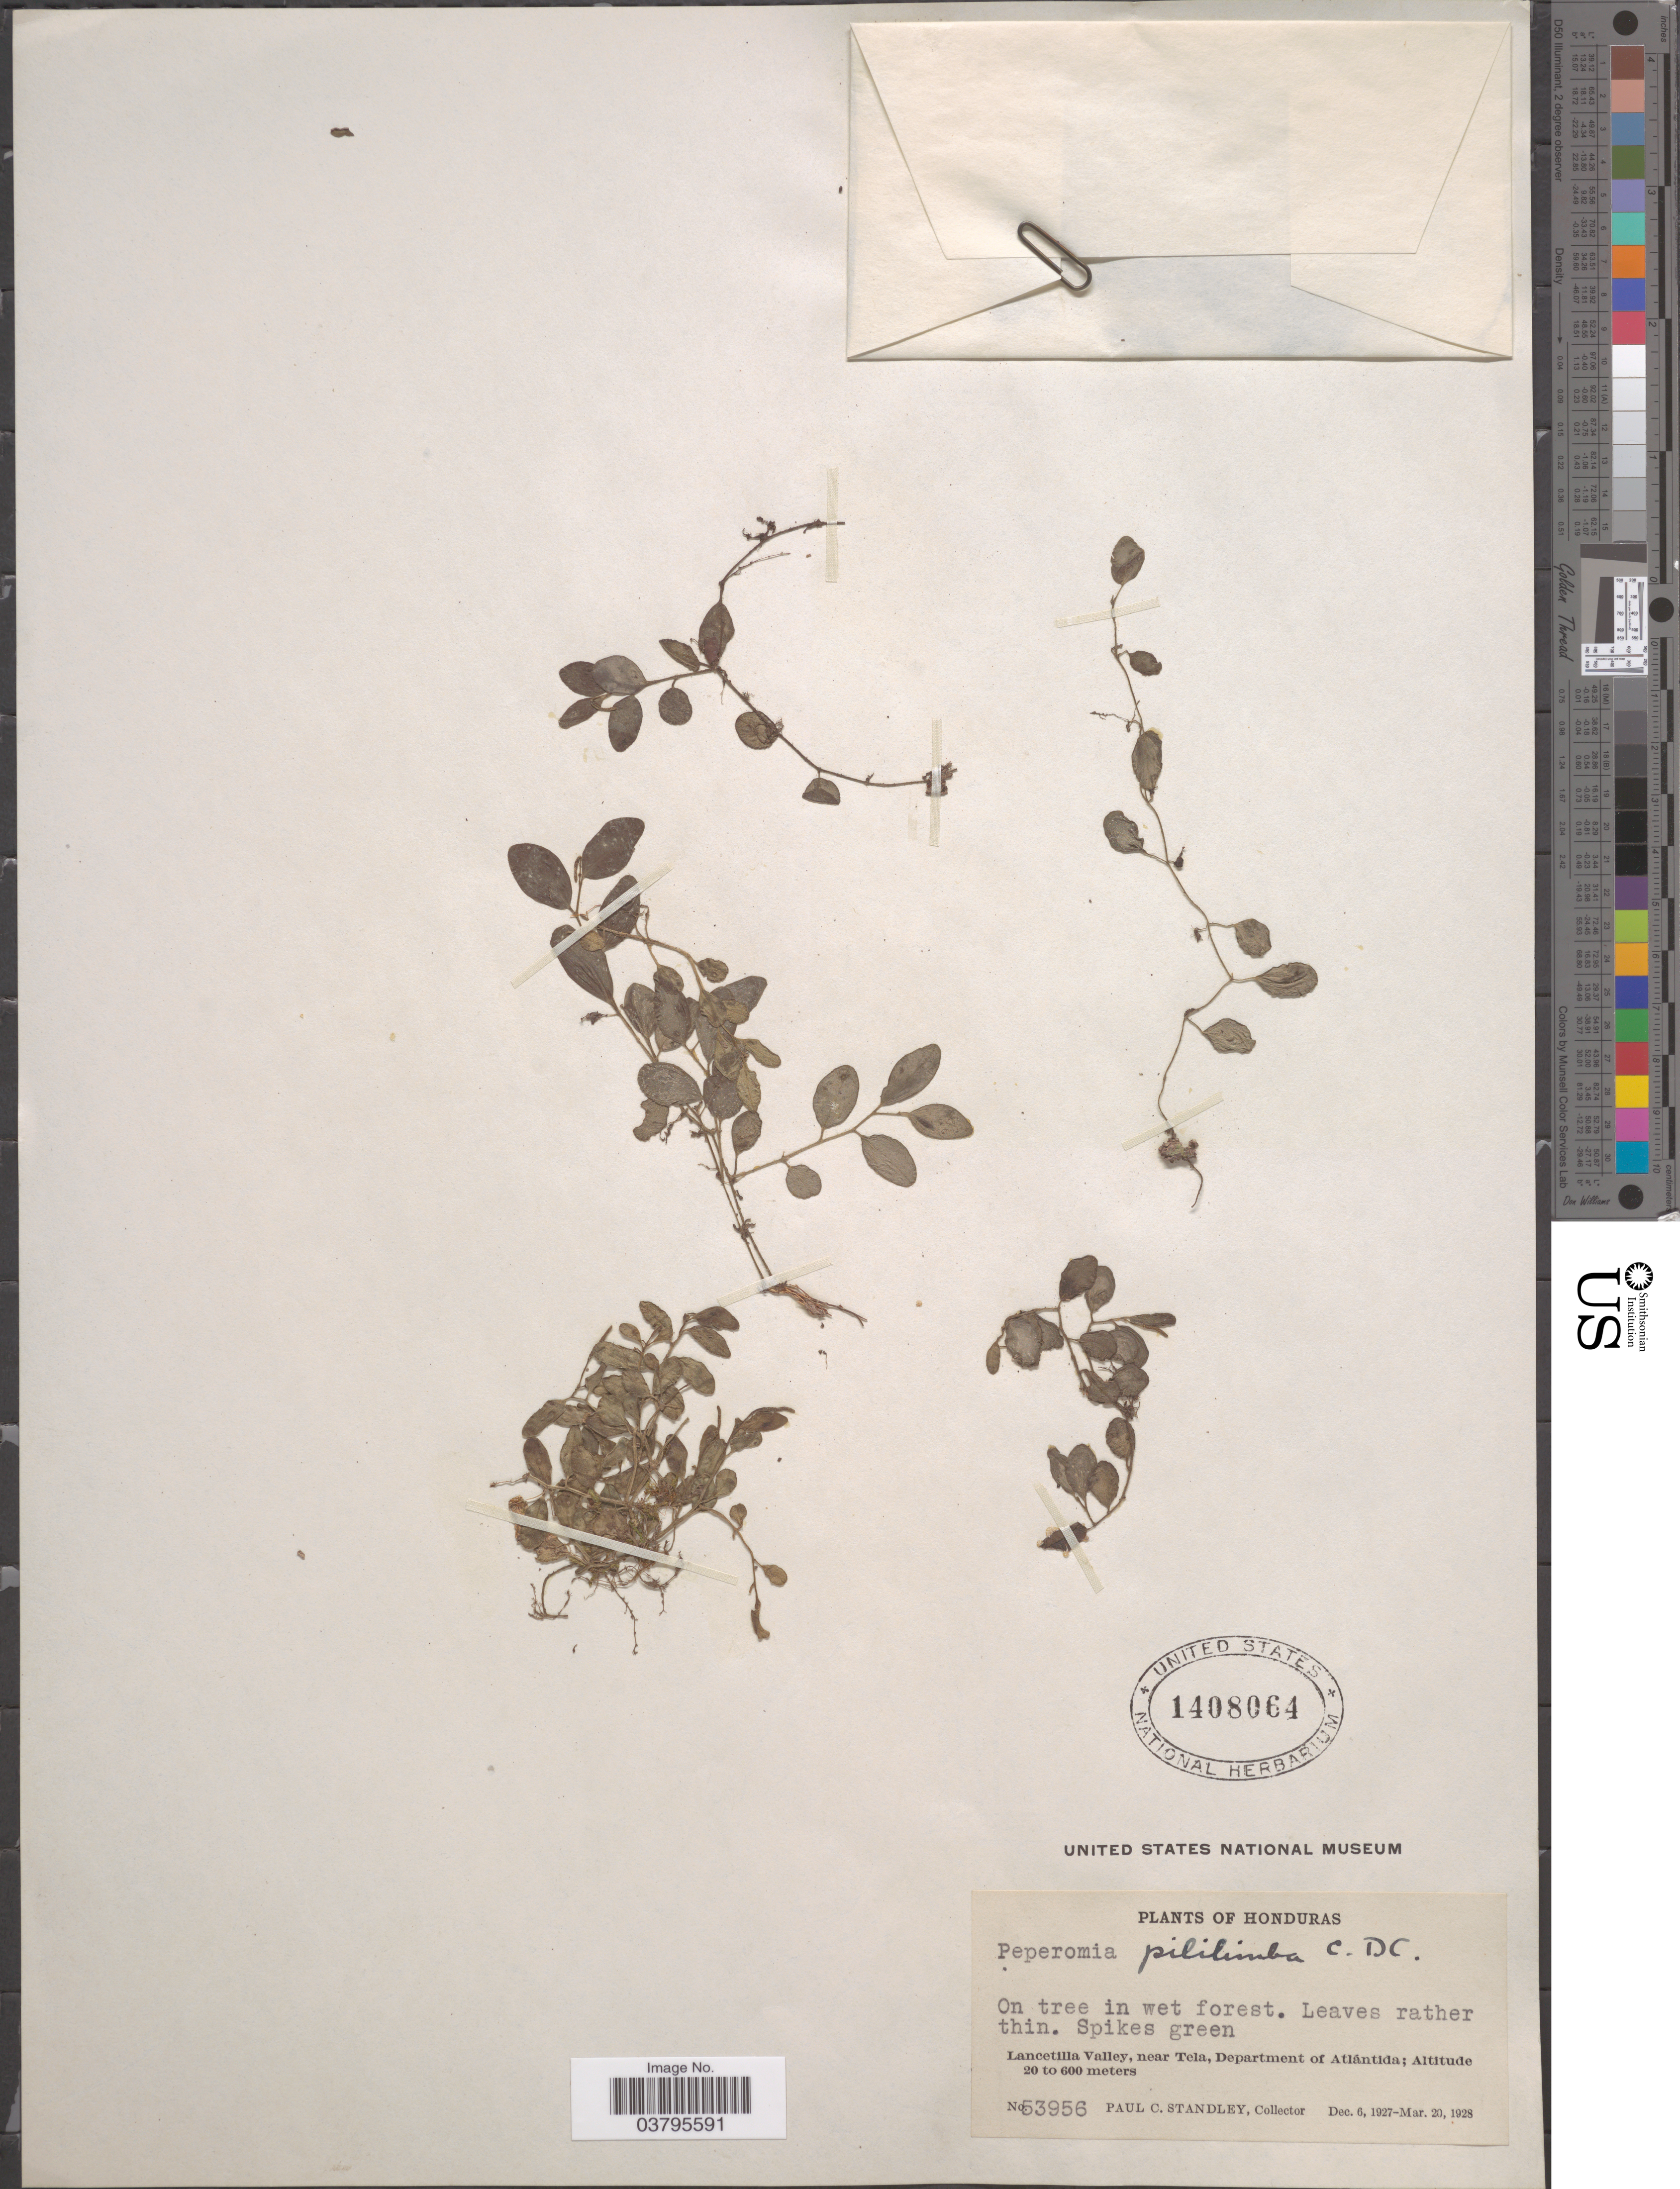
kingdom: Plantae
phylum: Tracheophyta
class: Magnoliopsida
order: Piperales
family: Piperaceae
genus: Peperomia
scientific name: Peperomia matlalucaensis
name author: C. DC.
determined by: Jiménez, José Estaban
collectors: P. C. Standley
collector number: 53956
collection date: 1927-12-06/1928-03-20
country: Honduras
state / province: Atlantida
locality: Lancetilla Valley, near Tela, Department of Atlántida.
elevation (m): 20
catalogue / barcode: US 1408064